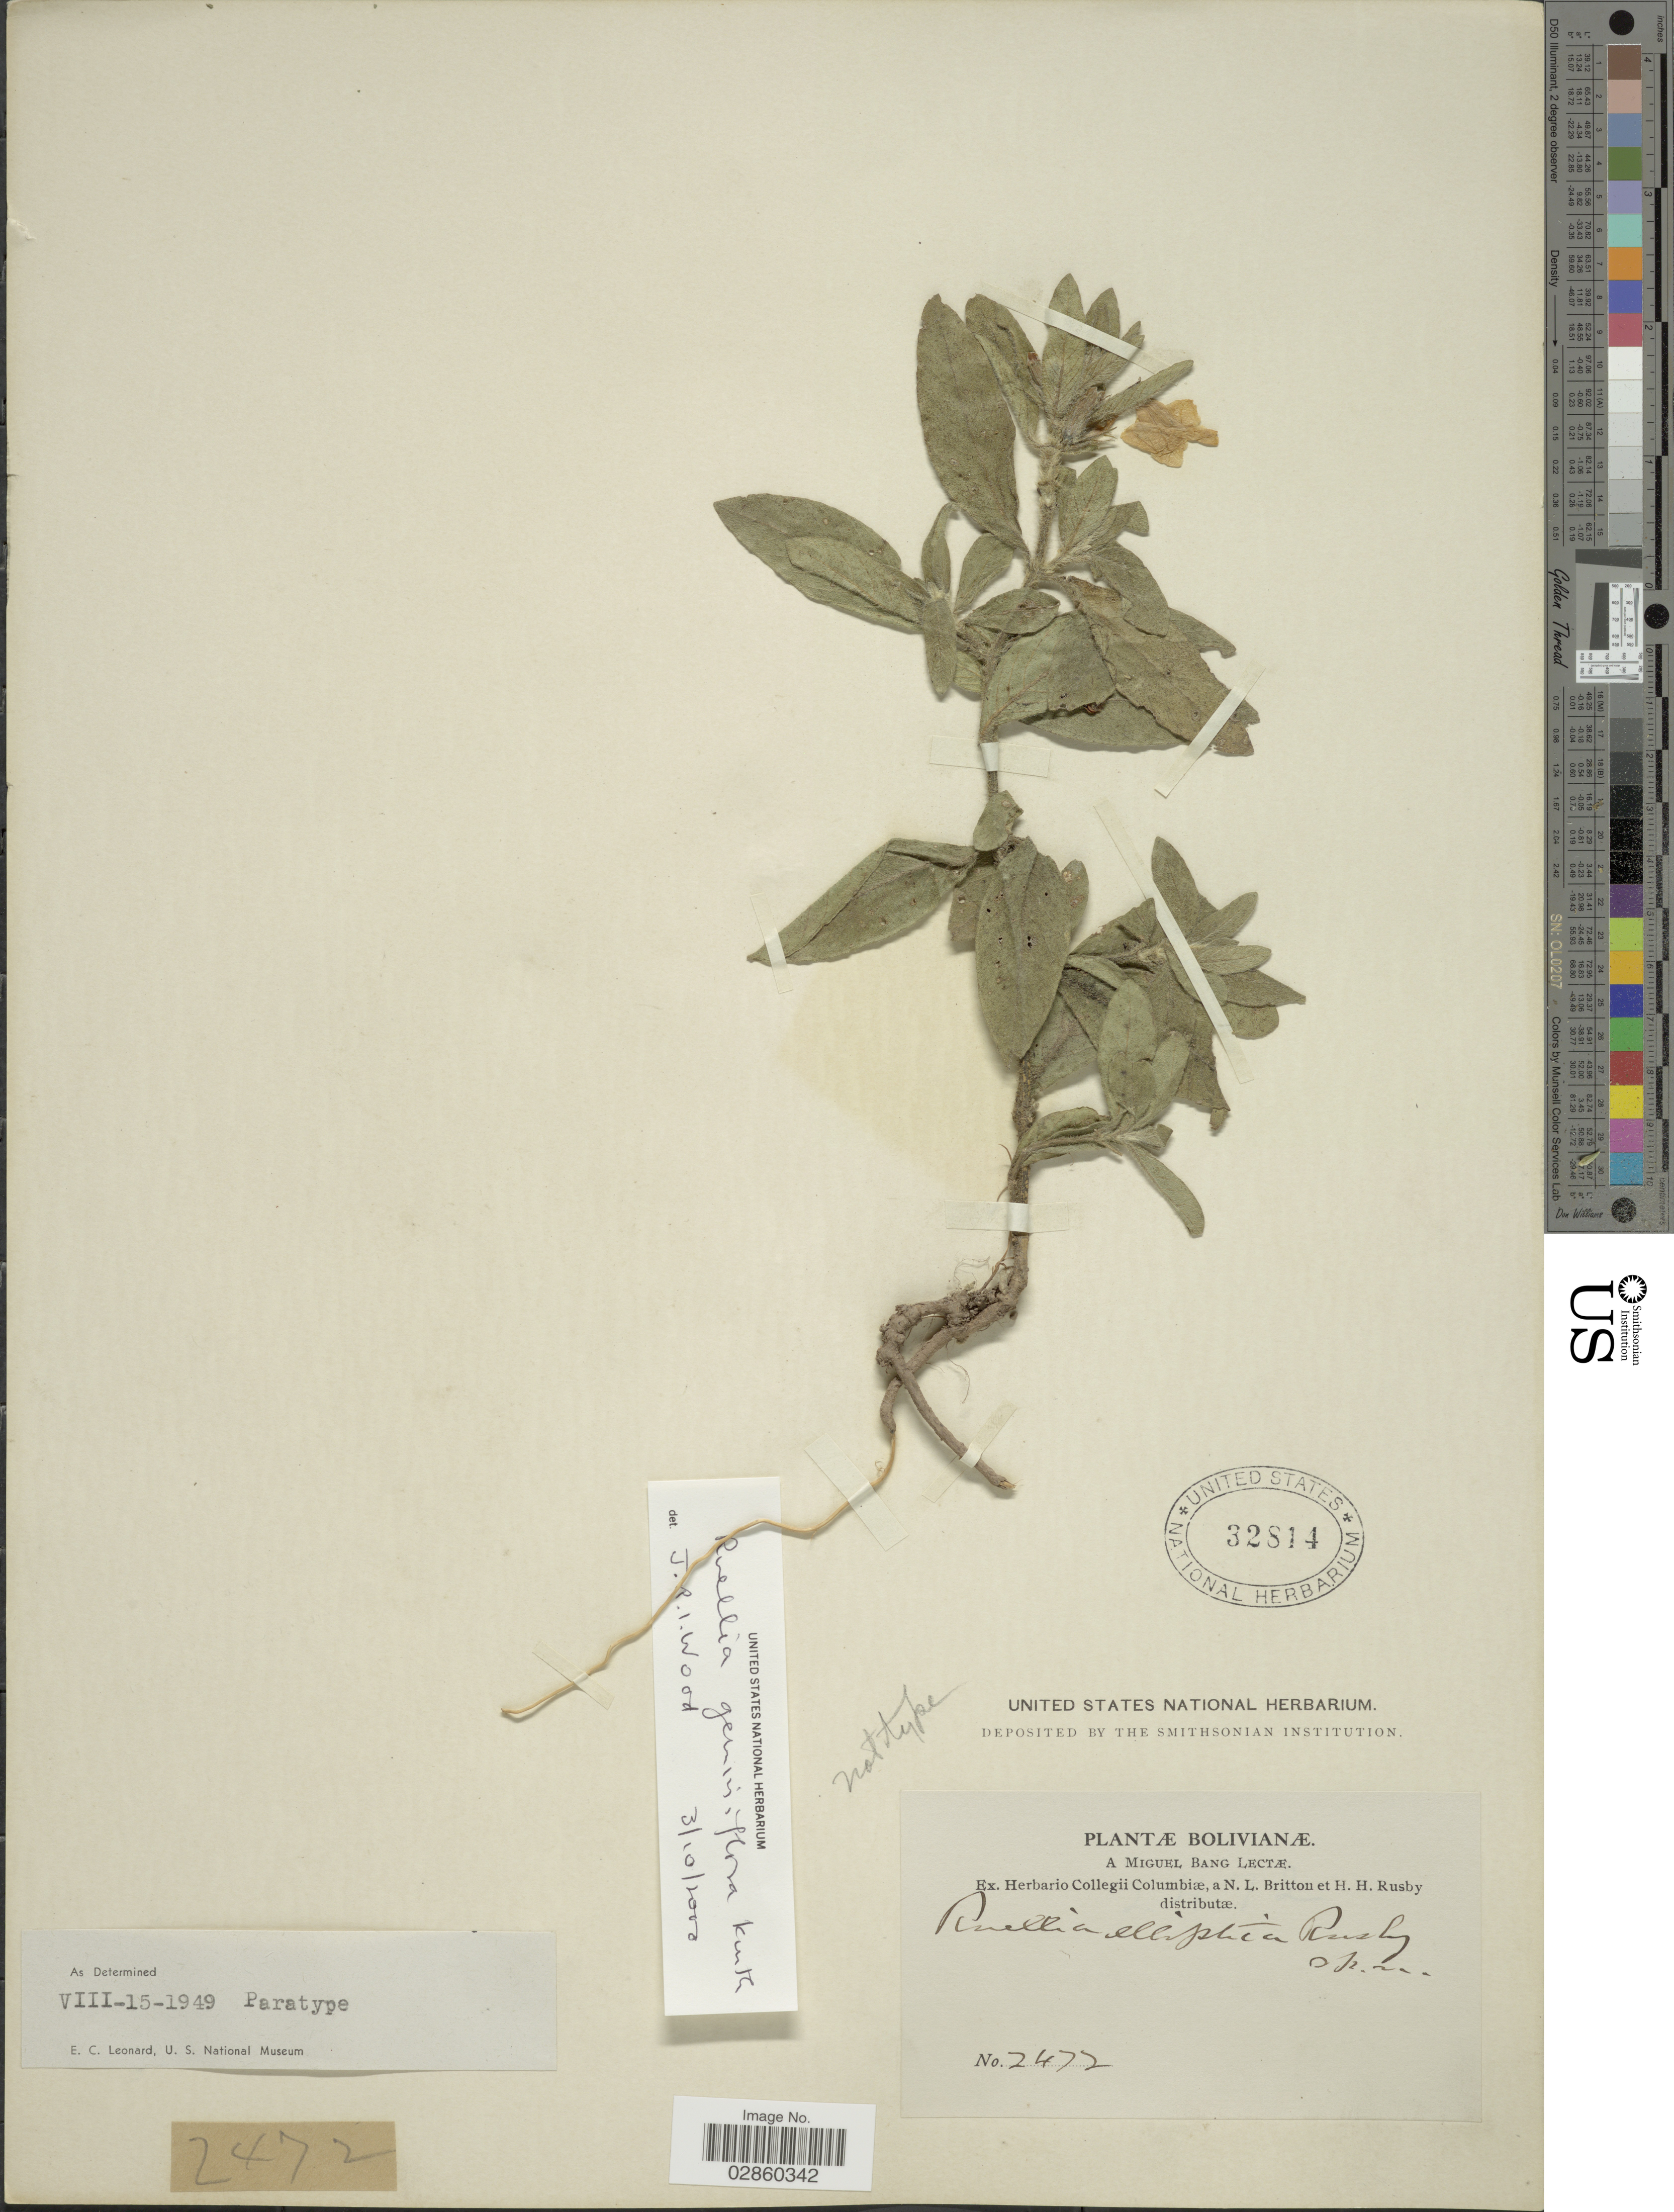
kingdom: Plantae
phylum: Tracheophyta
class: Magnoliopsida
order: Lamiales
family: Acanthaceae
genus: Ruellia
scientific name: Ruellia geminiflora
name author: Kunth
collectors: M. Bang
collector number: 2472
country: Bolivia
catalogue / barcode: US 32814